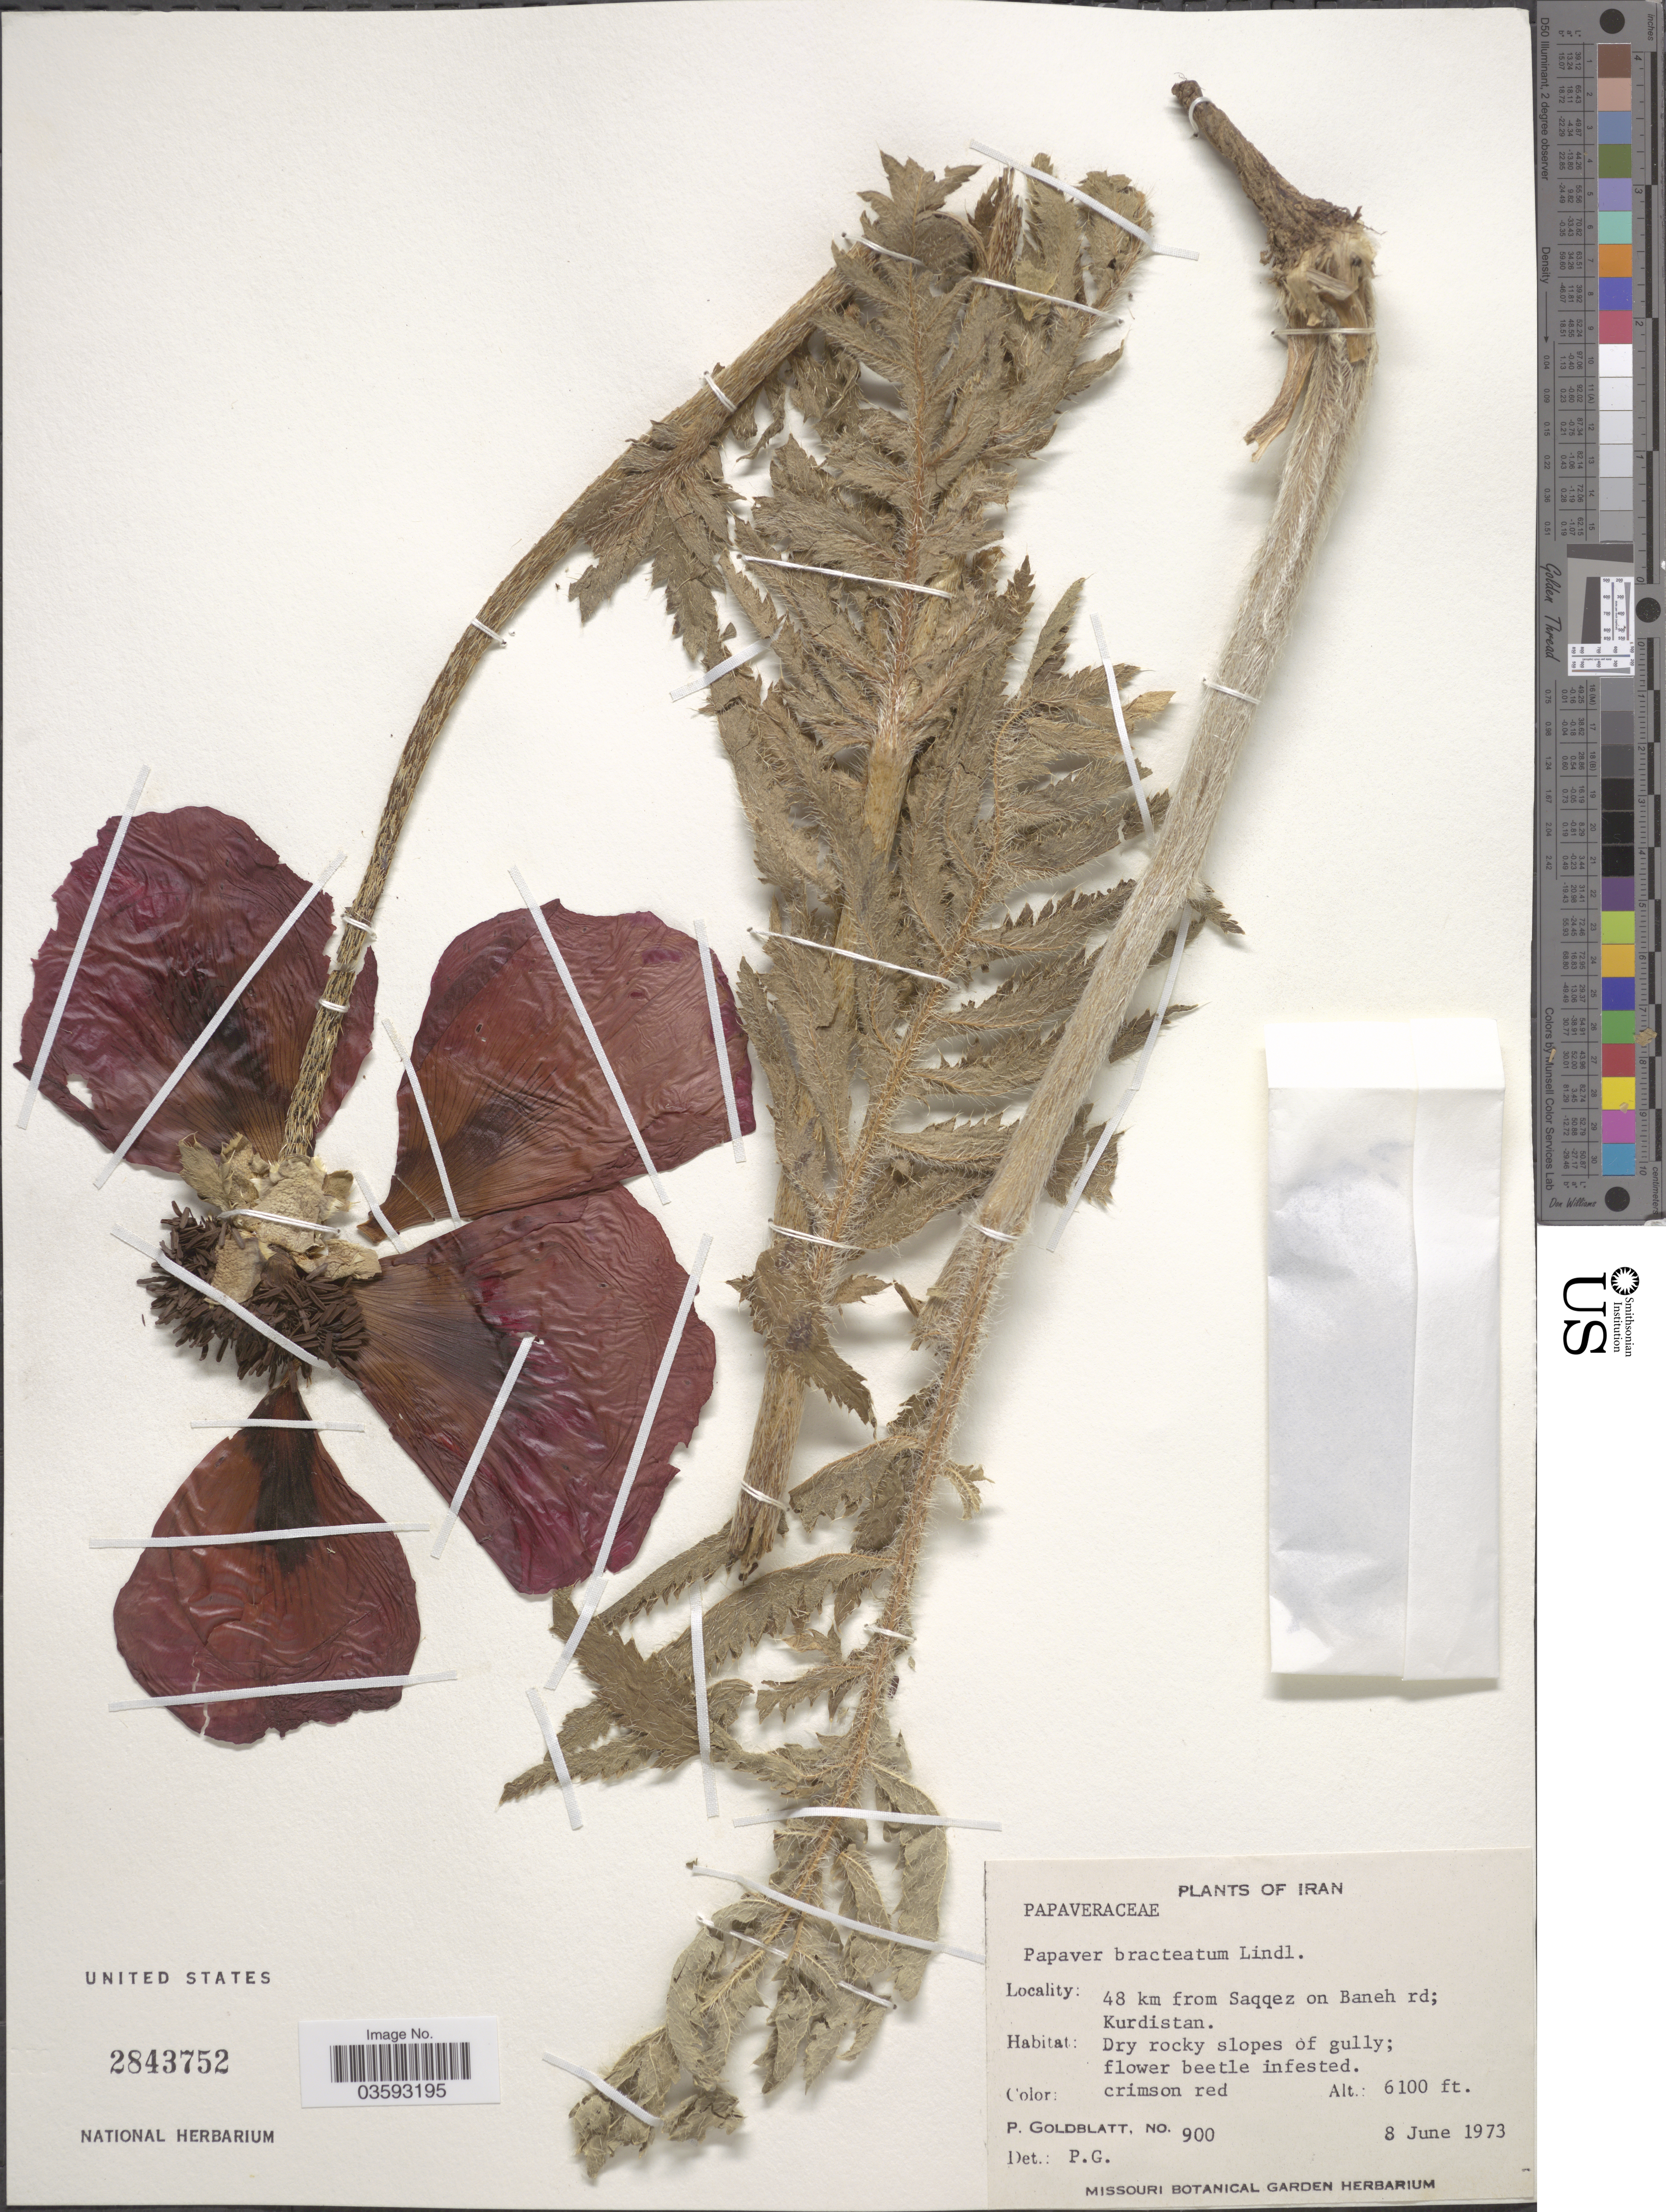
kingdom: Plantae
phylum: Tracheophyta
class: Magnoliopsida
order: Ranunculales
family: Papaveraceae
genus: Papaver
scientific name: Papaver bracteatum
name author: Lindl.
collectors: P. Goldblatt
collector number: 900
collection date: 1973-06-08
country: Iran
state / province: Kurdistan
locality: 48 km from Saqqez on Baneh rd.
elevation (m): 1859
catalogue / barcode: US 2843752